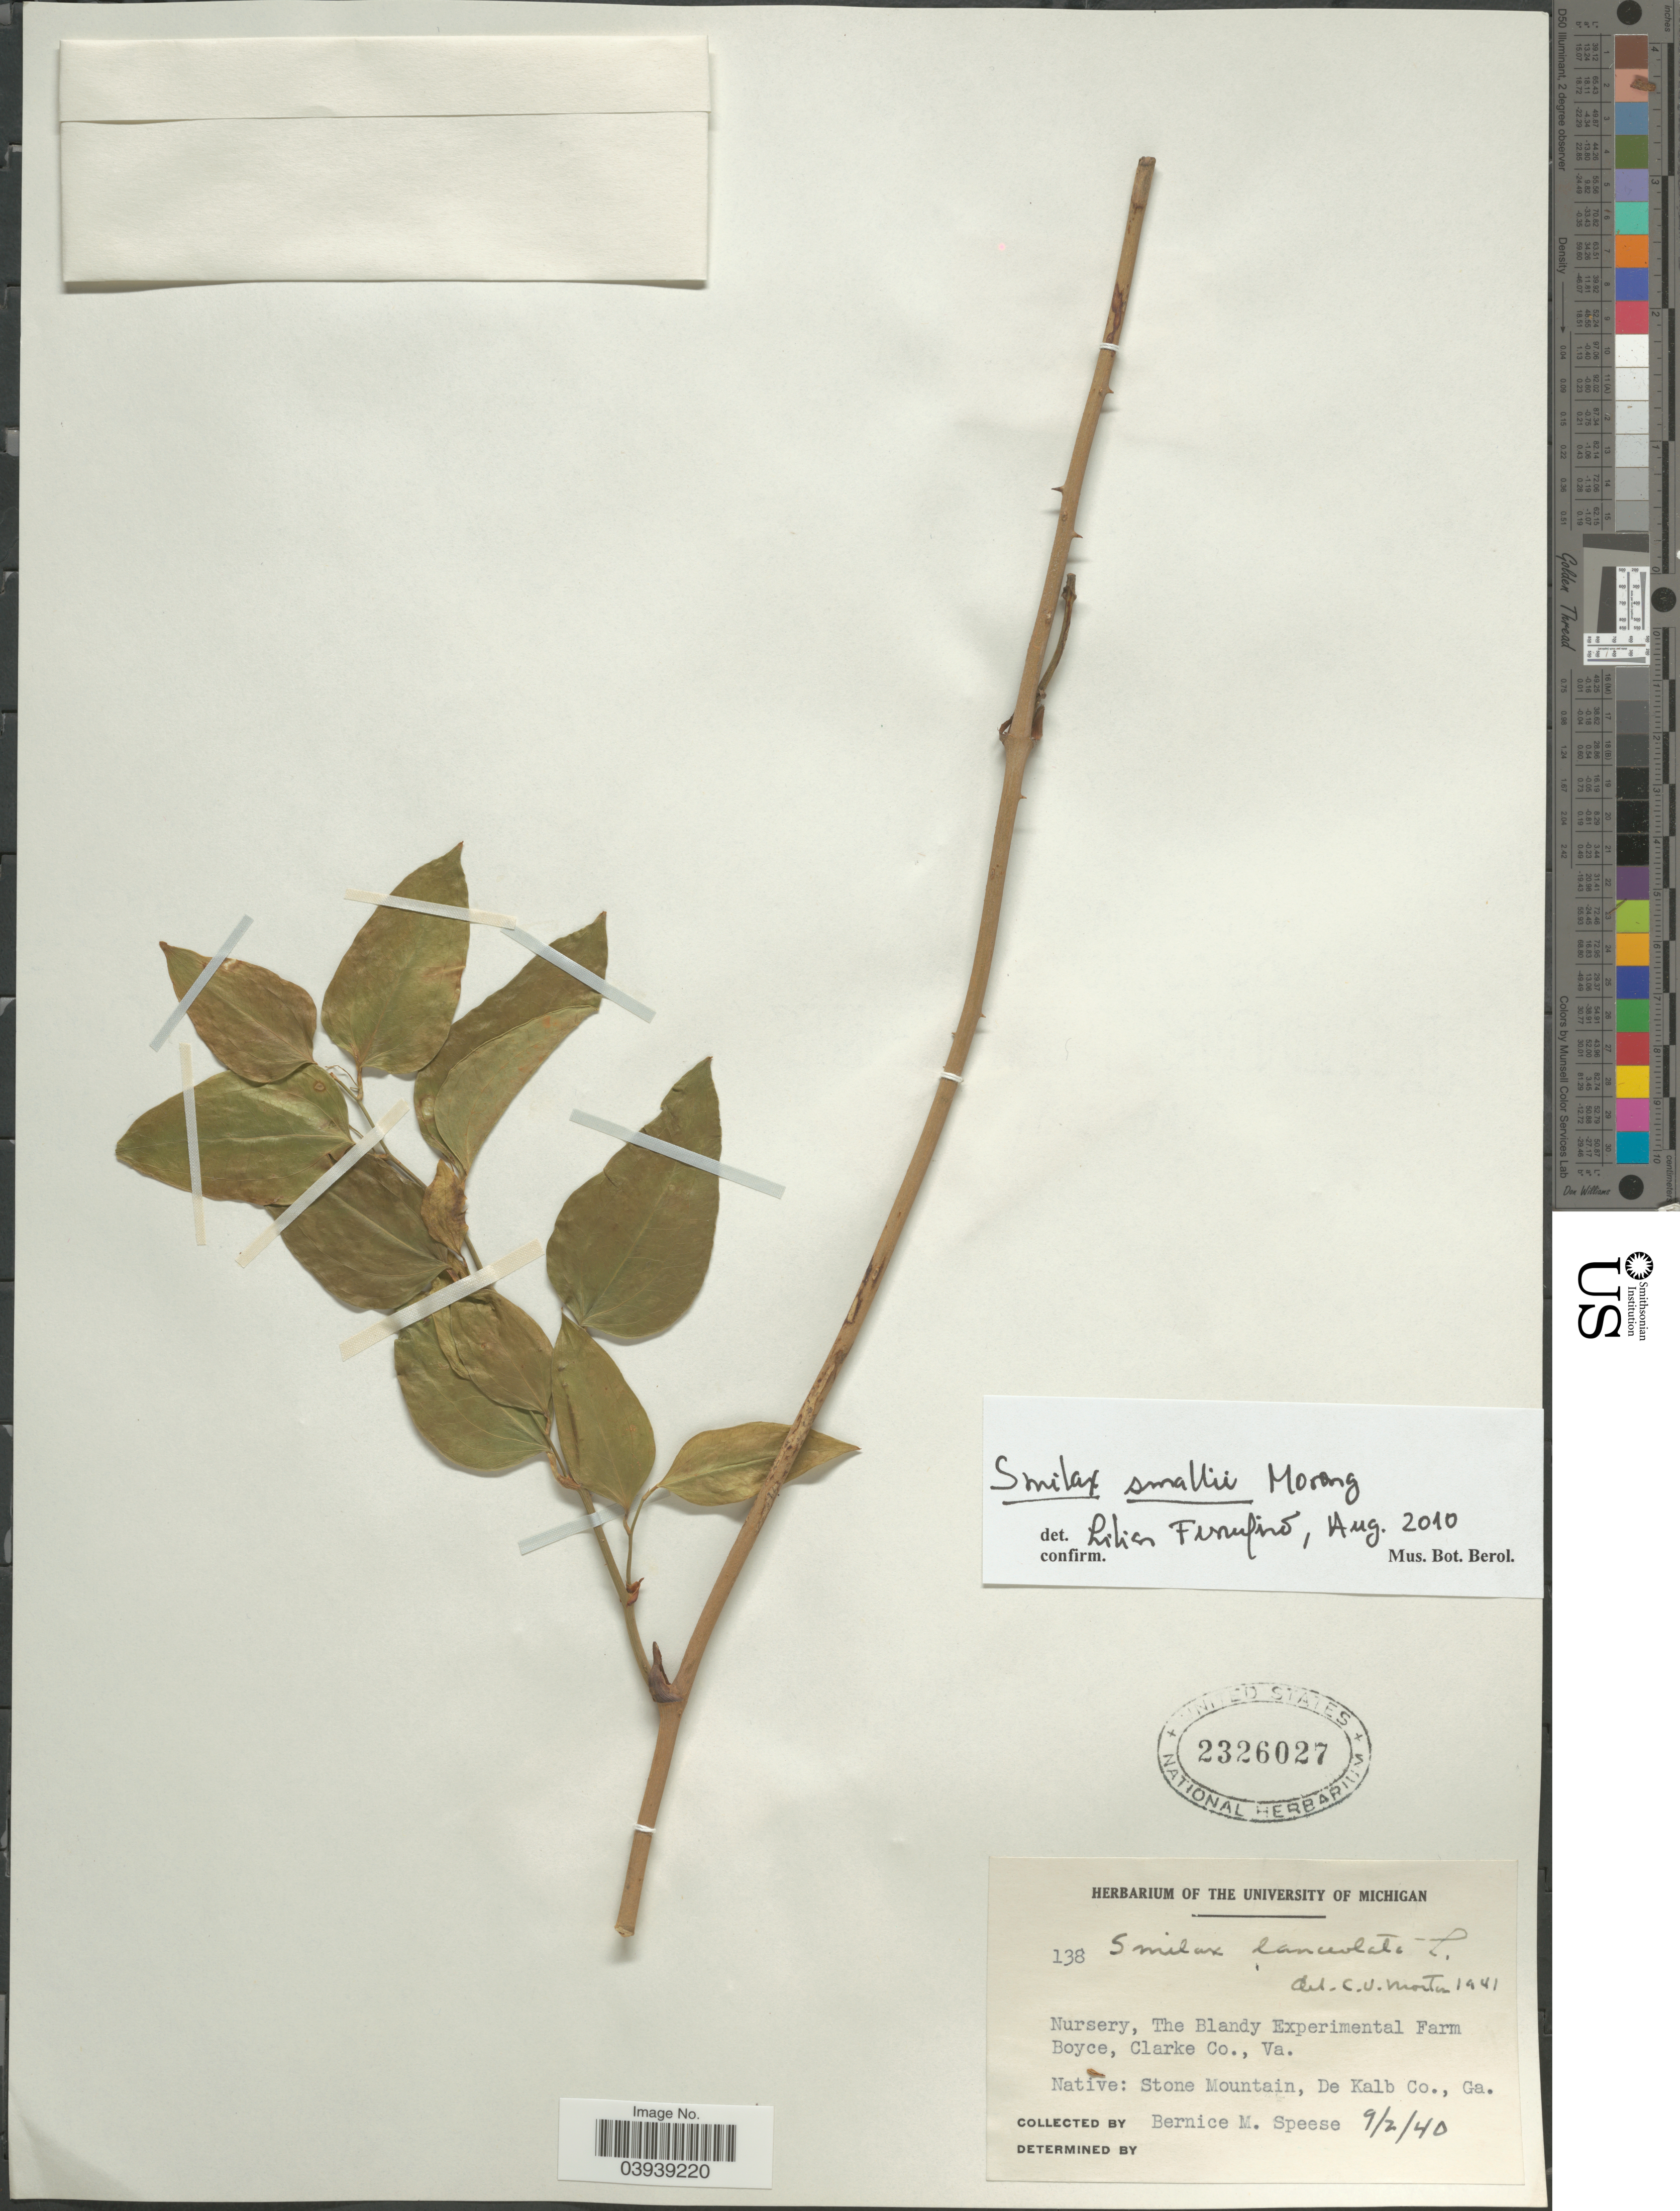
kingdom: Plantae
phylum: Tracheophyta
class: Liliopsida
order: Liliales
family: Smilacaceae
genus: Smilax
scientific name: Smilax smallii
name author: Morong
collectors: B. Speese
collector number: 138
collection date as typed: Transcribed d/m/y: 2/9/40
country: United States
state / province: Virginia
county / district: Clarke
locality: Nursery, The Blandy Experimental Farm Boyce, Clarke Co., Va. Native: Stone Mountain, De Kalb co., Ga.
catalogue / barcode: US 2326027